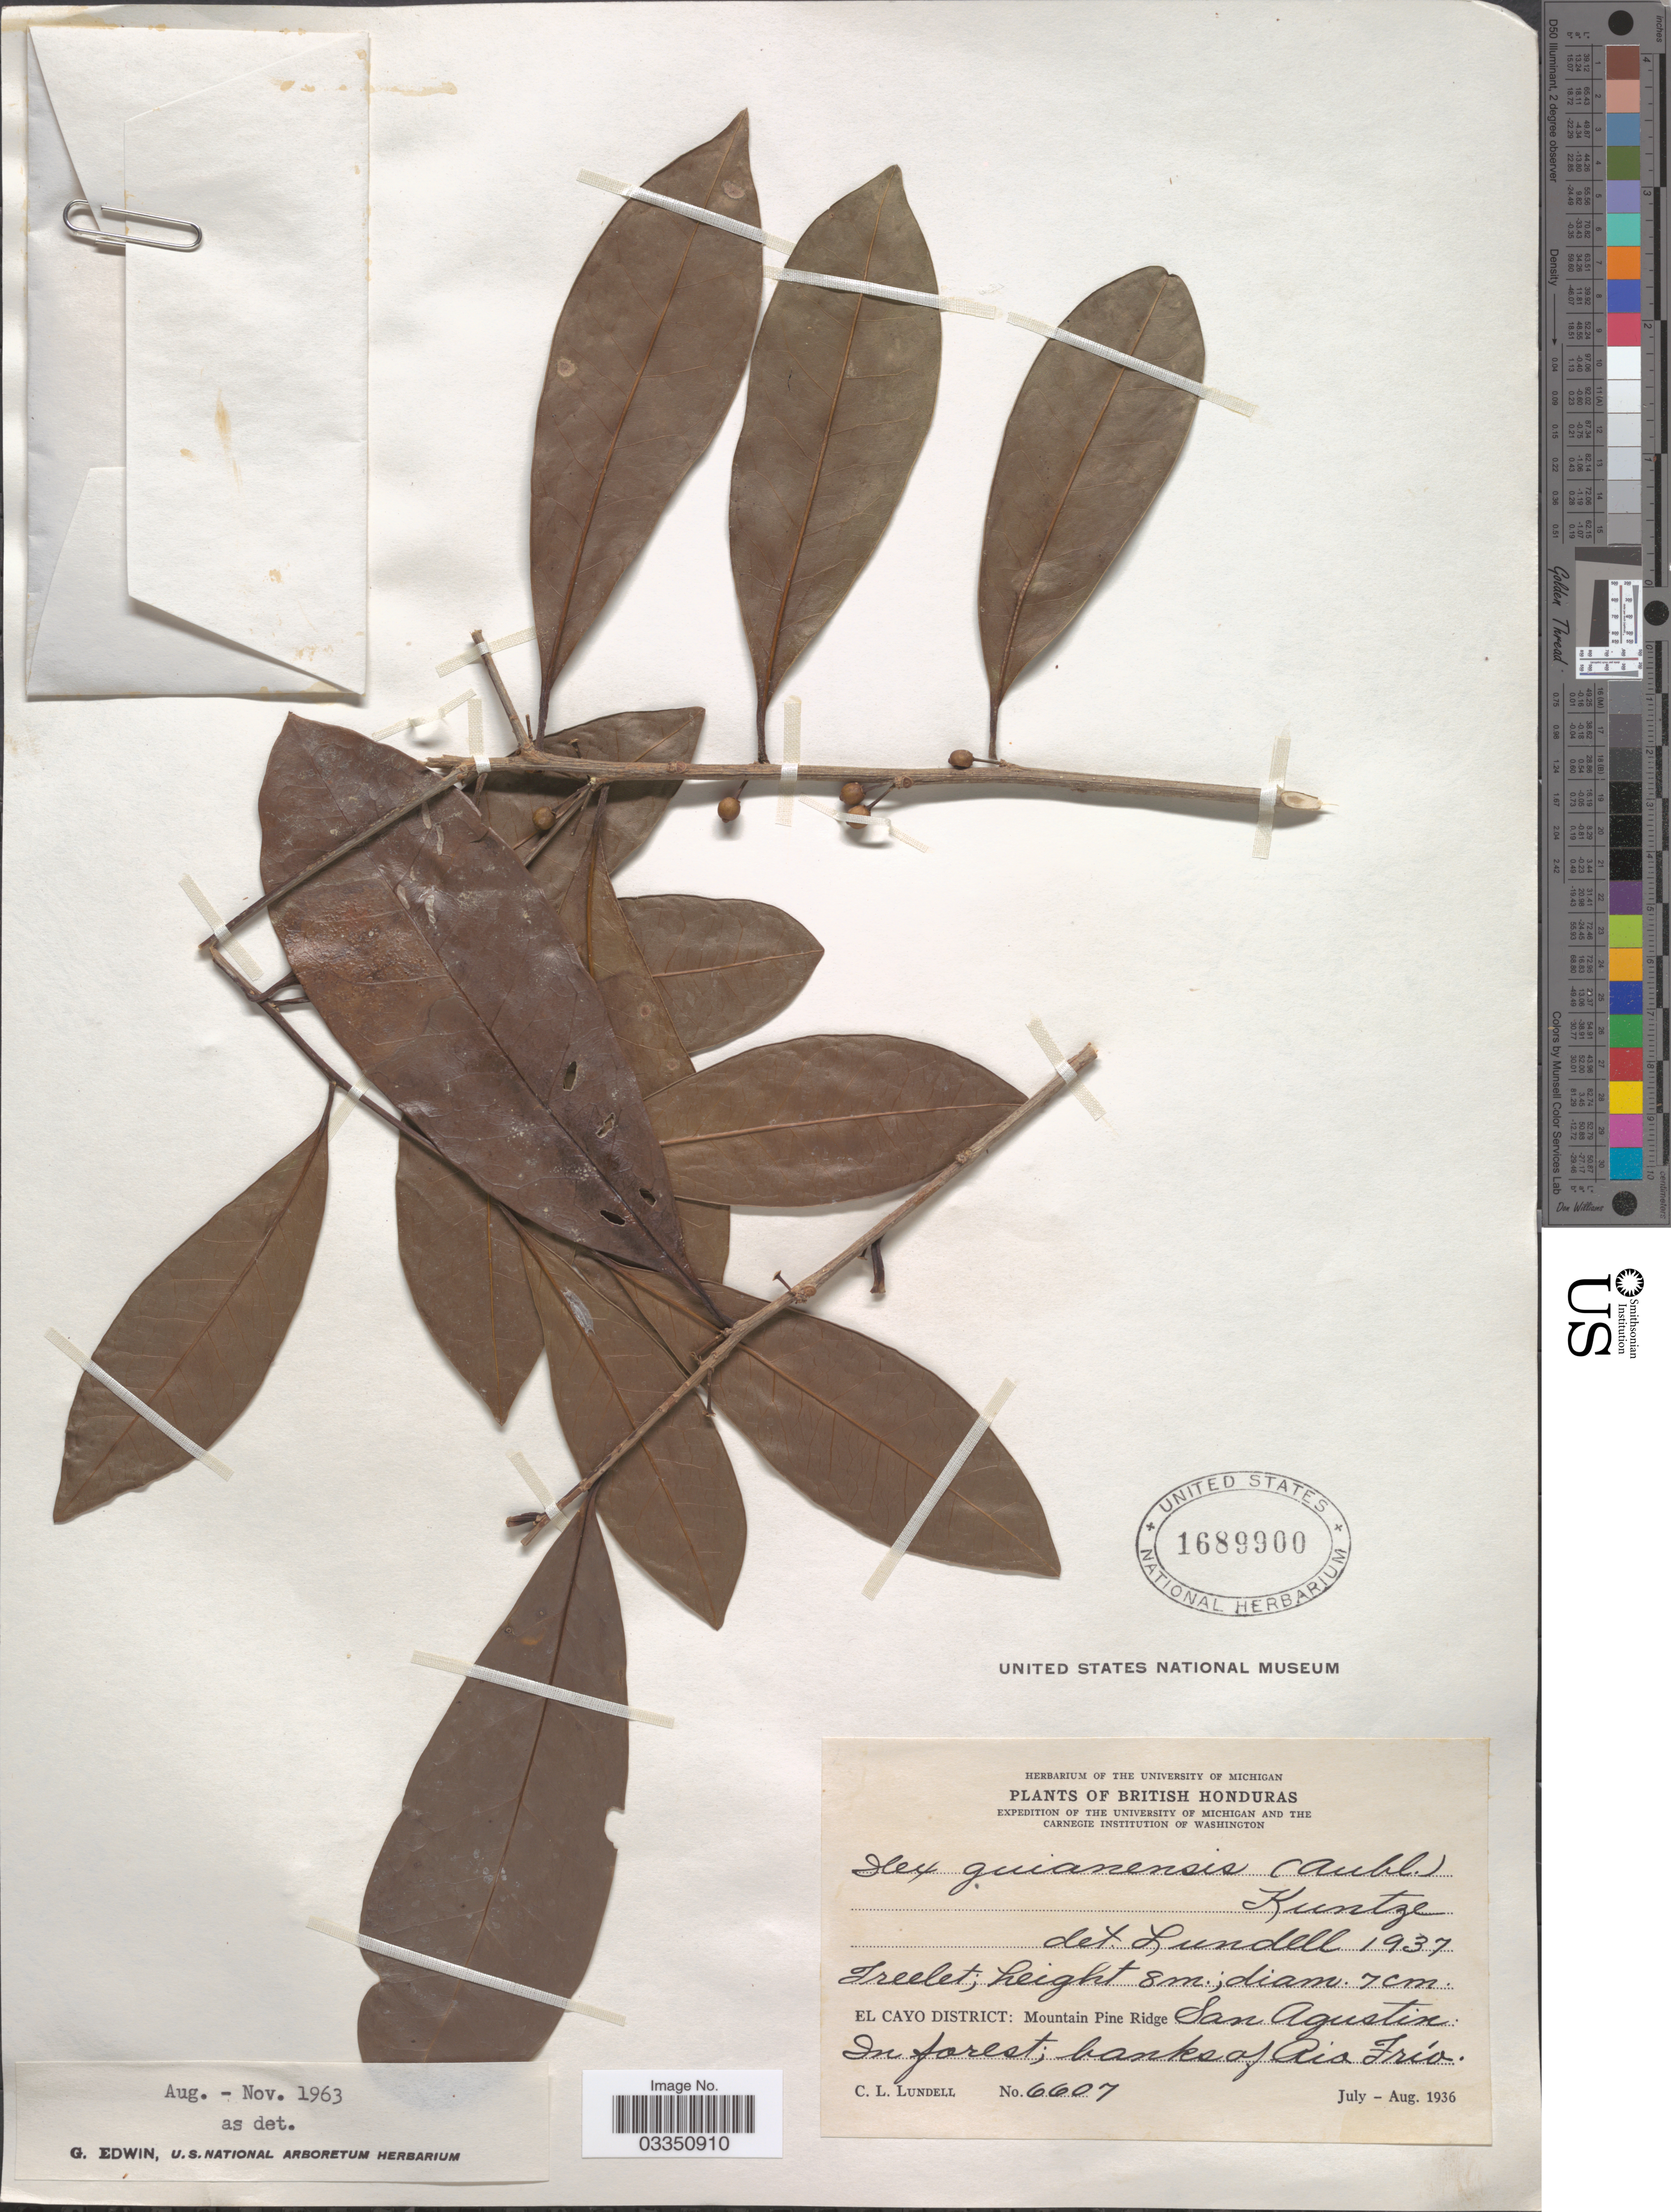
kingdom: Plantae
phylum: Tracheophyta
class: Magnoliopsida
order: Aquifoliales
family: Aquifoliaceae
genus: Ilex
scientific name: Ilex guianensis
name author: (Aubl.) Kuntze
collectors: C. L. Lundell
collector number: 6607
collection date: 1936-07/1936-08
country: Belize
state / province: Cayo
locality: British Honduras, El Cayo District: Mountain Pine Ridge, San Agustin, banks of Rio Frío.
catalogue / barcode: US 1689900